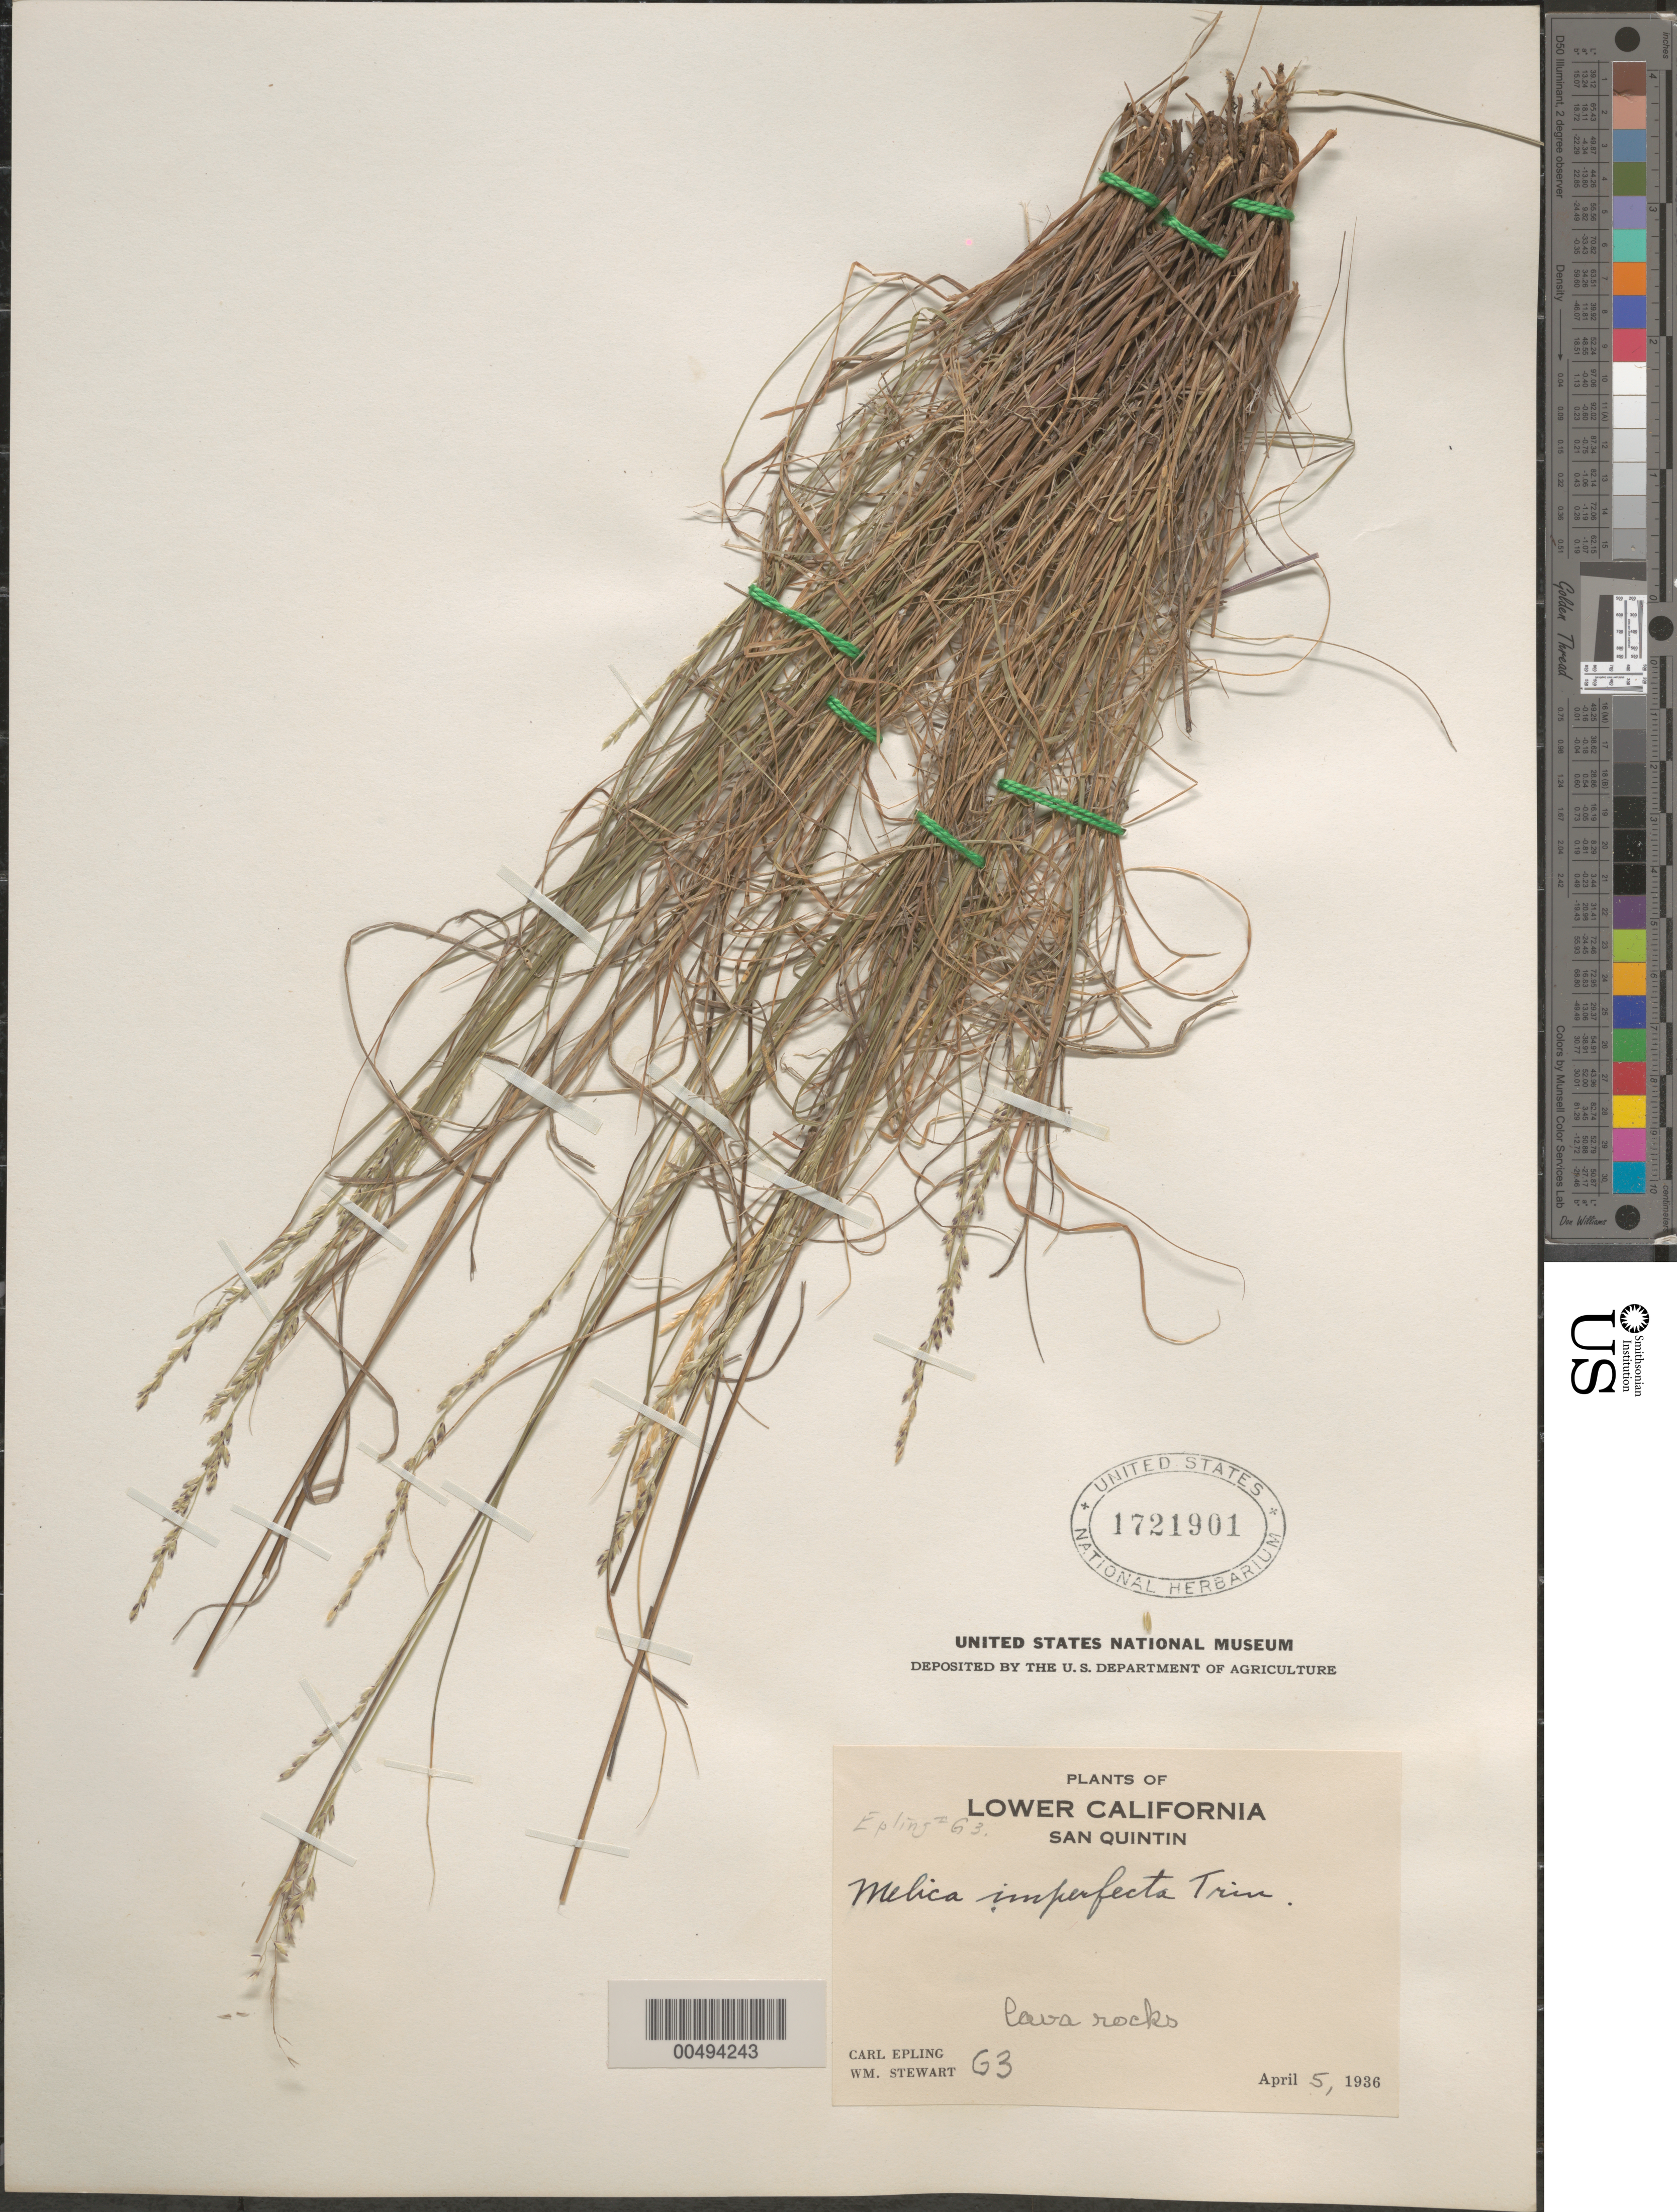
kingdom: Plantae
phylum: Tracheophyta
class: Liliopsida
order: Poales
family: Poaceae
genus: Melica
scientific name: Melica imperfecta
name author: Trin.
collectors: C. C. Epling & W. Stewart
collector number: G3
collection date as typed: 5 Apr 1936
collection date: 1936-04-05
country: Mexico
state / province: Baja California Norte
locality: San Quintin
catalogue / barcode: US 1721901